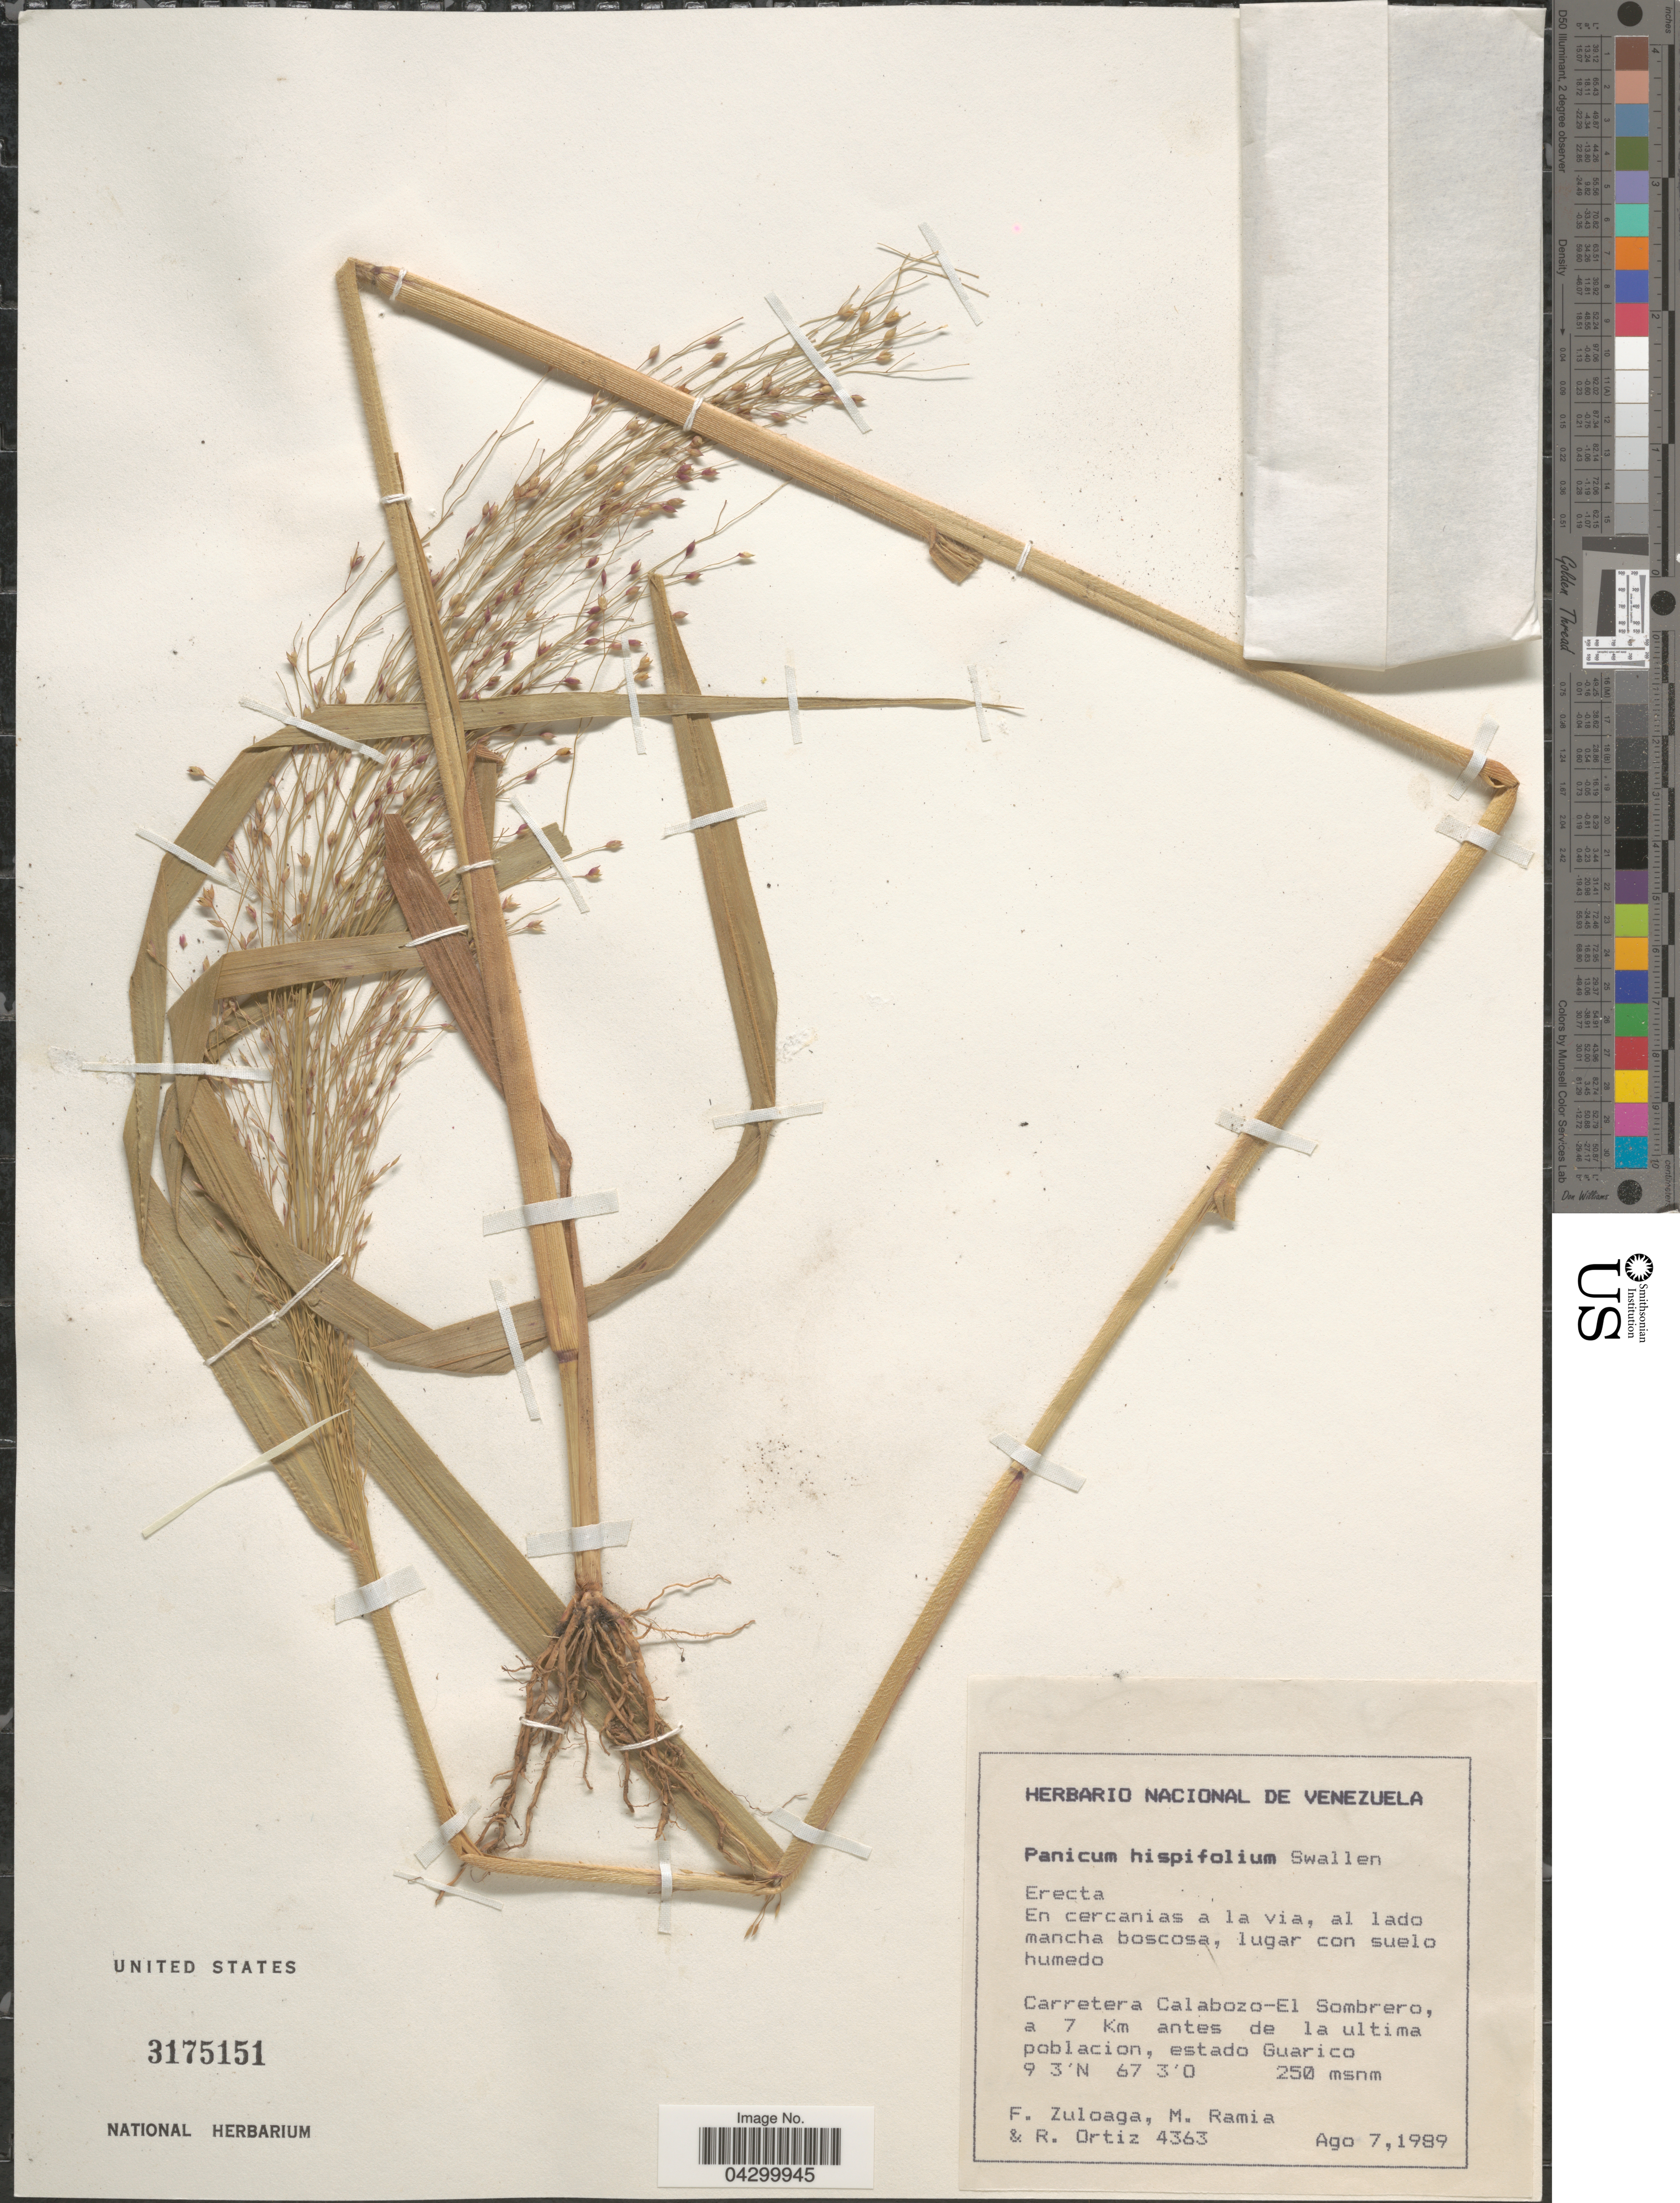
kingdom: Plantae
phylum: Tracheophyta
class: Liliopsida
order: Poales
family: Poaceae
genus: Panicum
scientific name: Panicum hispidifolium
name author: Swallen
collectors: F. Zuloaga, M. Ramia & R. Ortiz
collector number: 4363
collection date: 1989-08-07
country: Venezuela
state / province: Guarico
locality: Carretera Calabozo-El Sombrero, a 7 Km antes de la ultima poblacion, estado Guarico.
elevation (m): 250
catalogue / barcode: US 3175151